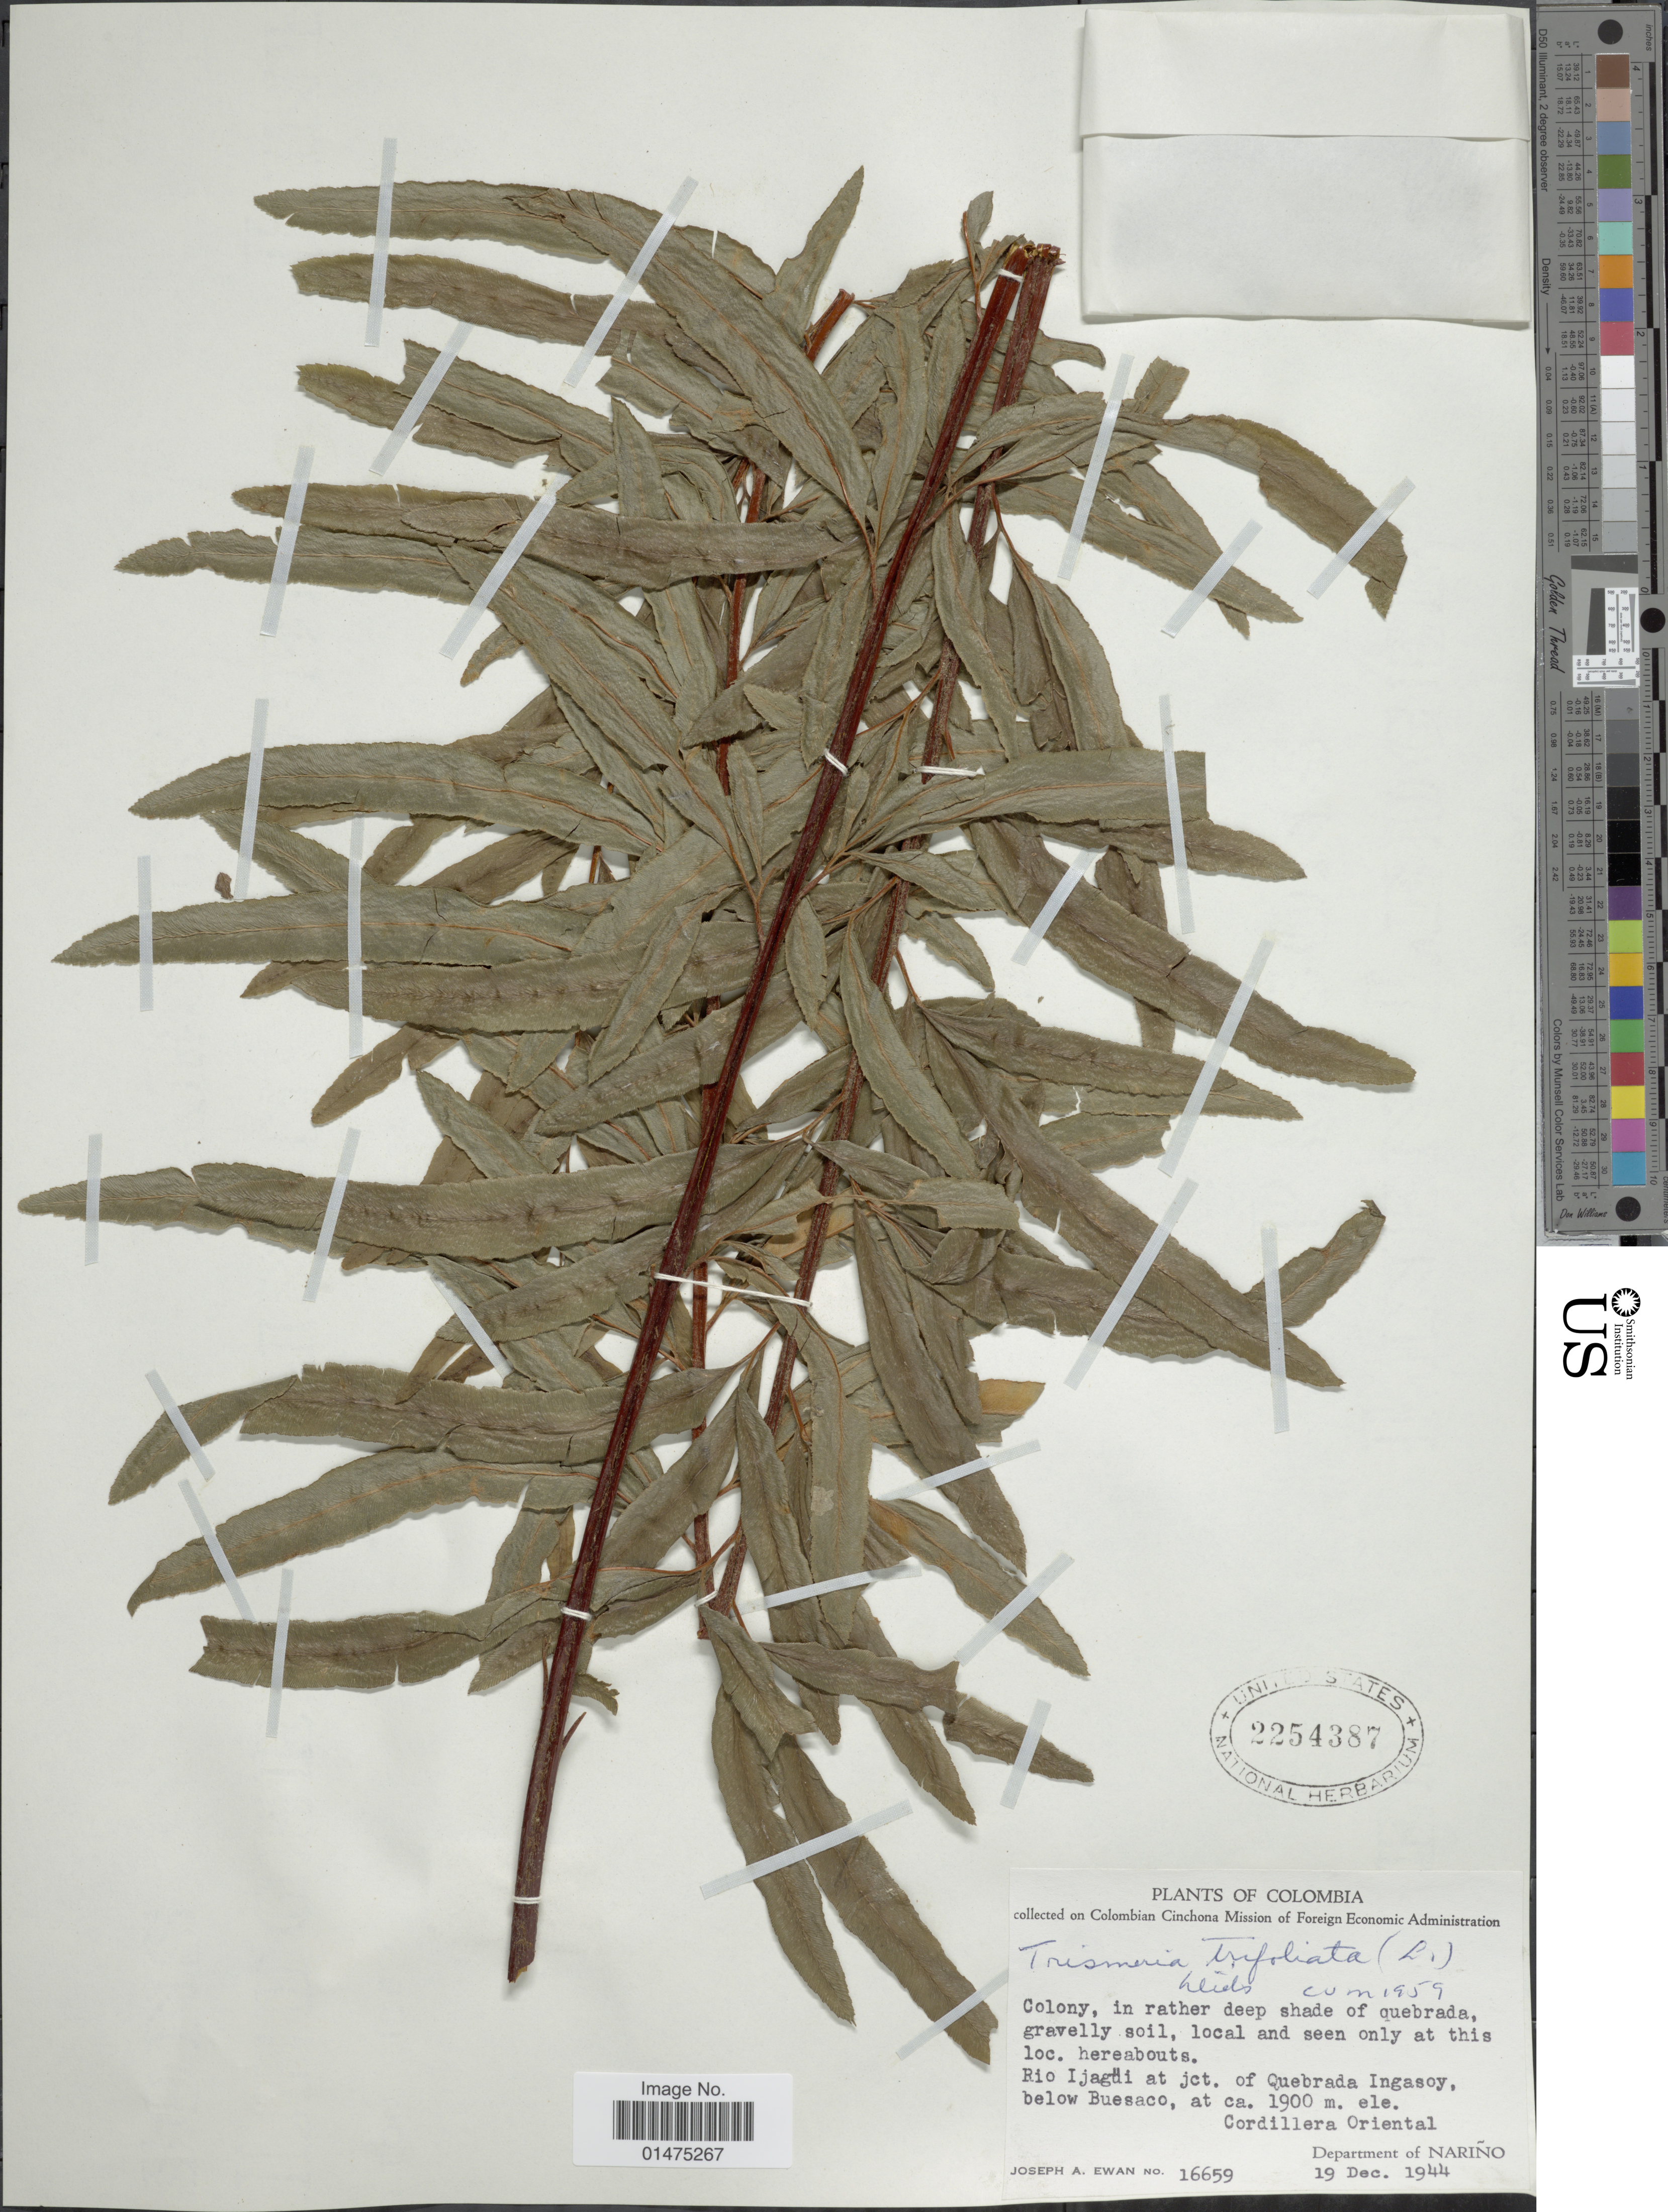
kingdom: Plantae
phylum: Tracheophyta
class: Polypodiopsida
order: Polypodiales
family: Pteridaceae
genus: Pityrogramma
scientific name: Pityrogramma trifoliata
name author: (L.) R.M. Tryon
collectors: J. A. Ewan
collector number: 16659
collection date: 1944-12-19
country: Colombia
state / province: Nariño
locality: Rio Ijagui at jct. of Quebrada Ingasoy below Buesaco, Cordillera Oriental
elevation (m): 1900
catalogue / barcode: US 2254387